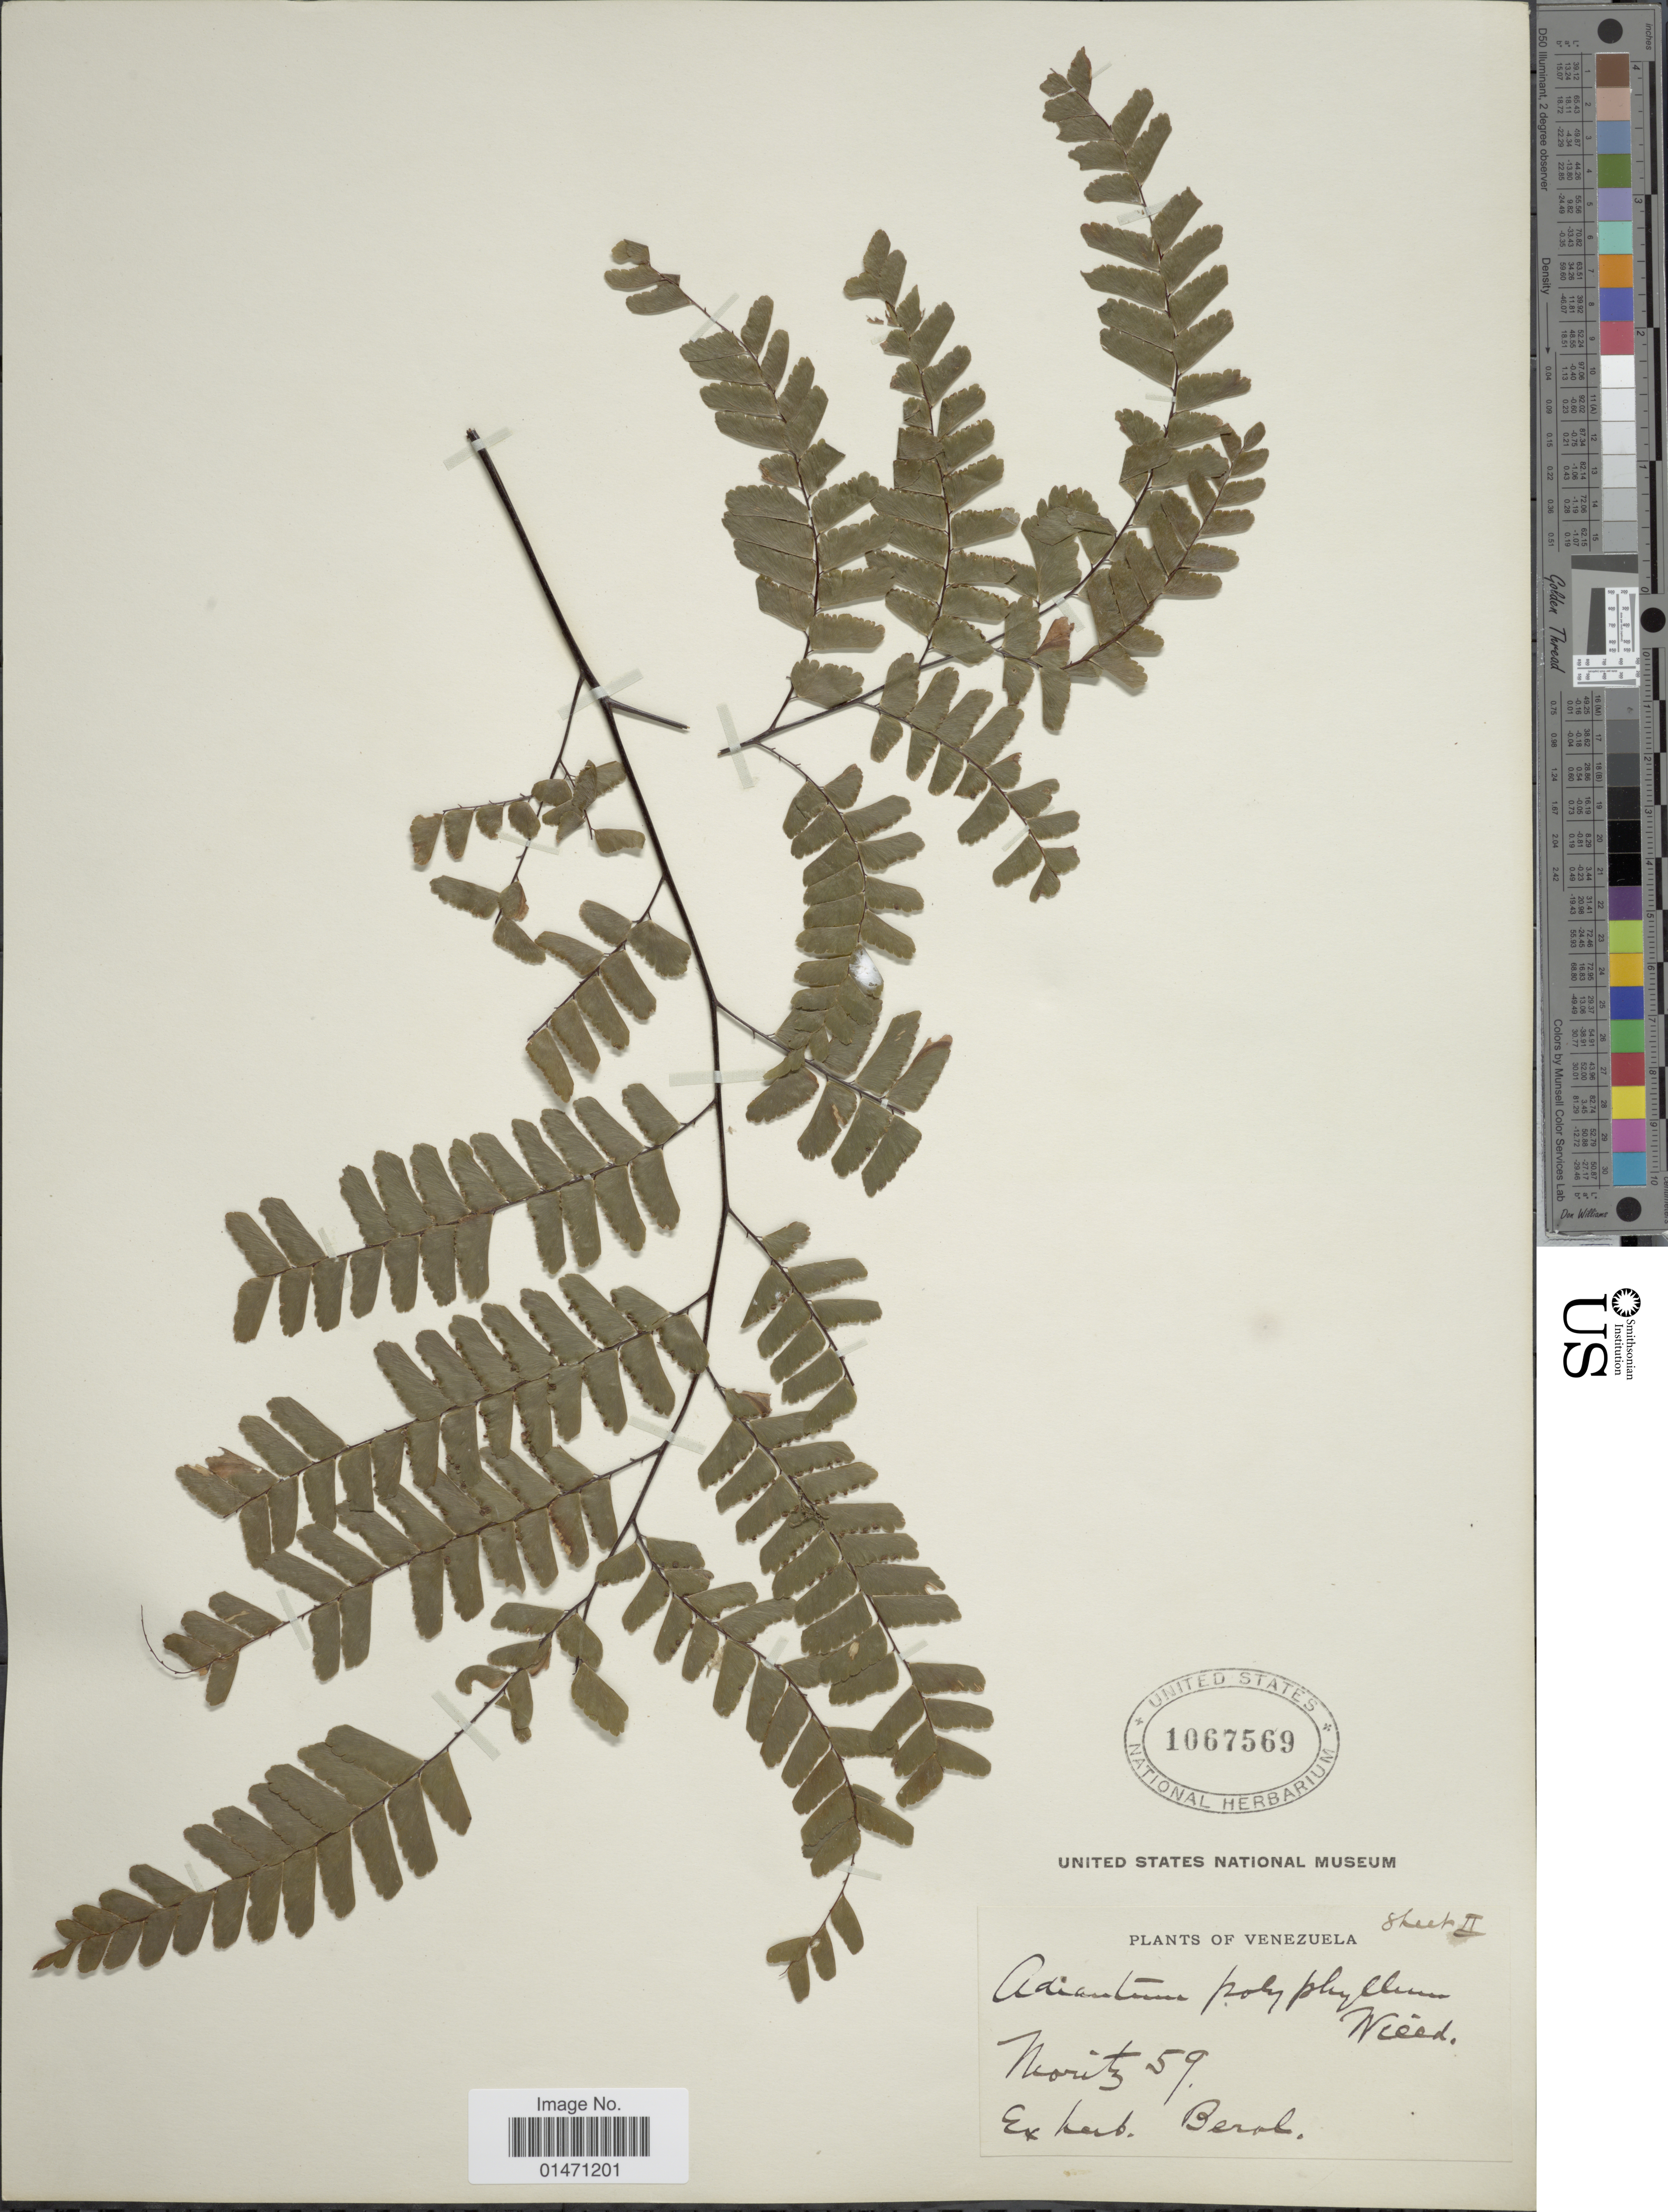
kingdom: Plantae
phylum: Tracheophyta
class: Polypodiopsida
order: Polypodiales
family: Pteridaceae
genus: Adiantum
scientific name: Adiantum polyphyllum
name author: Willd.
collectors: Moritz, --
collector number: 59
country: Venezuela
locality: Plants of Venezuela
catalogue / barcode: US 1067569